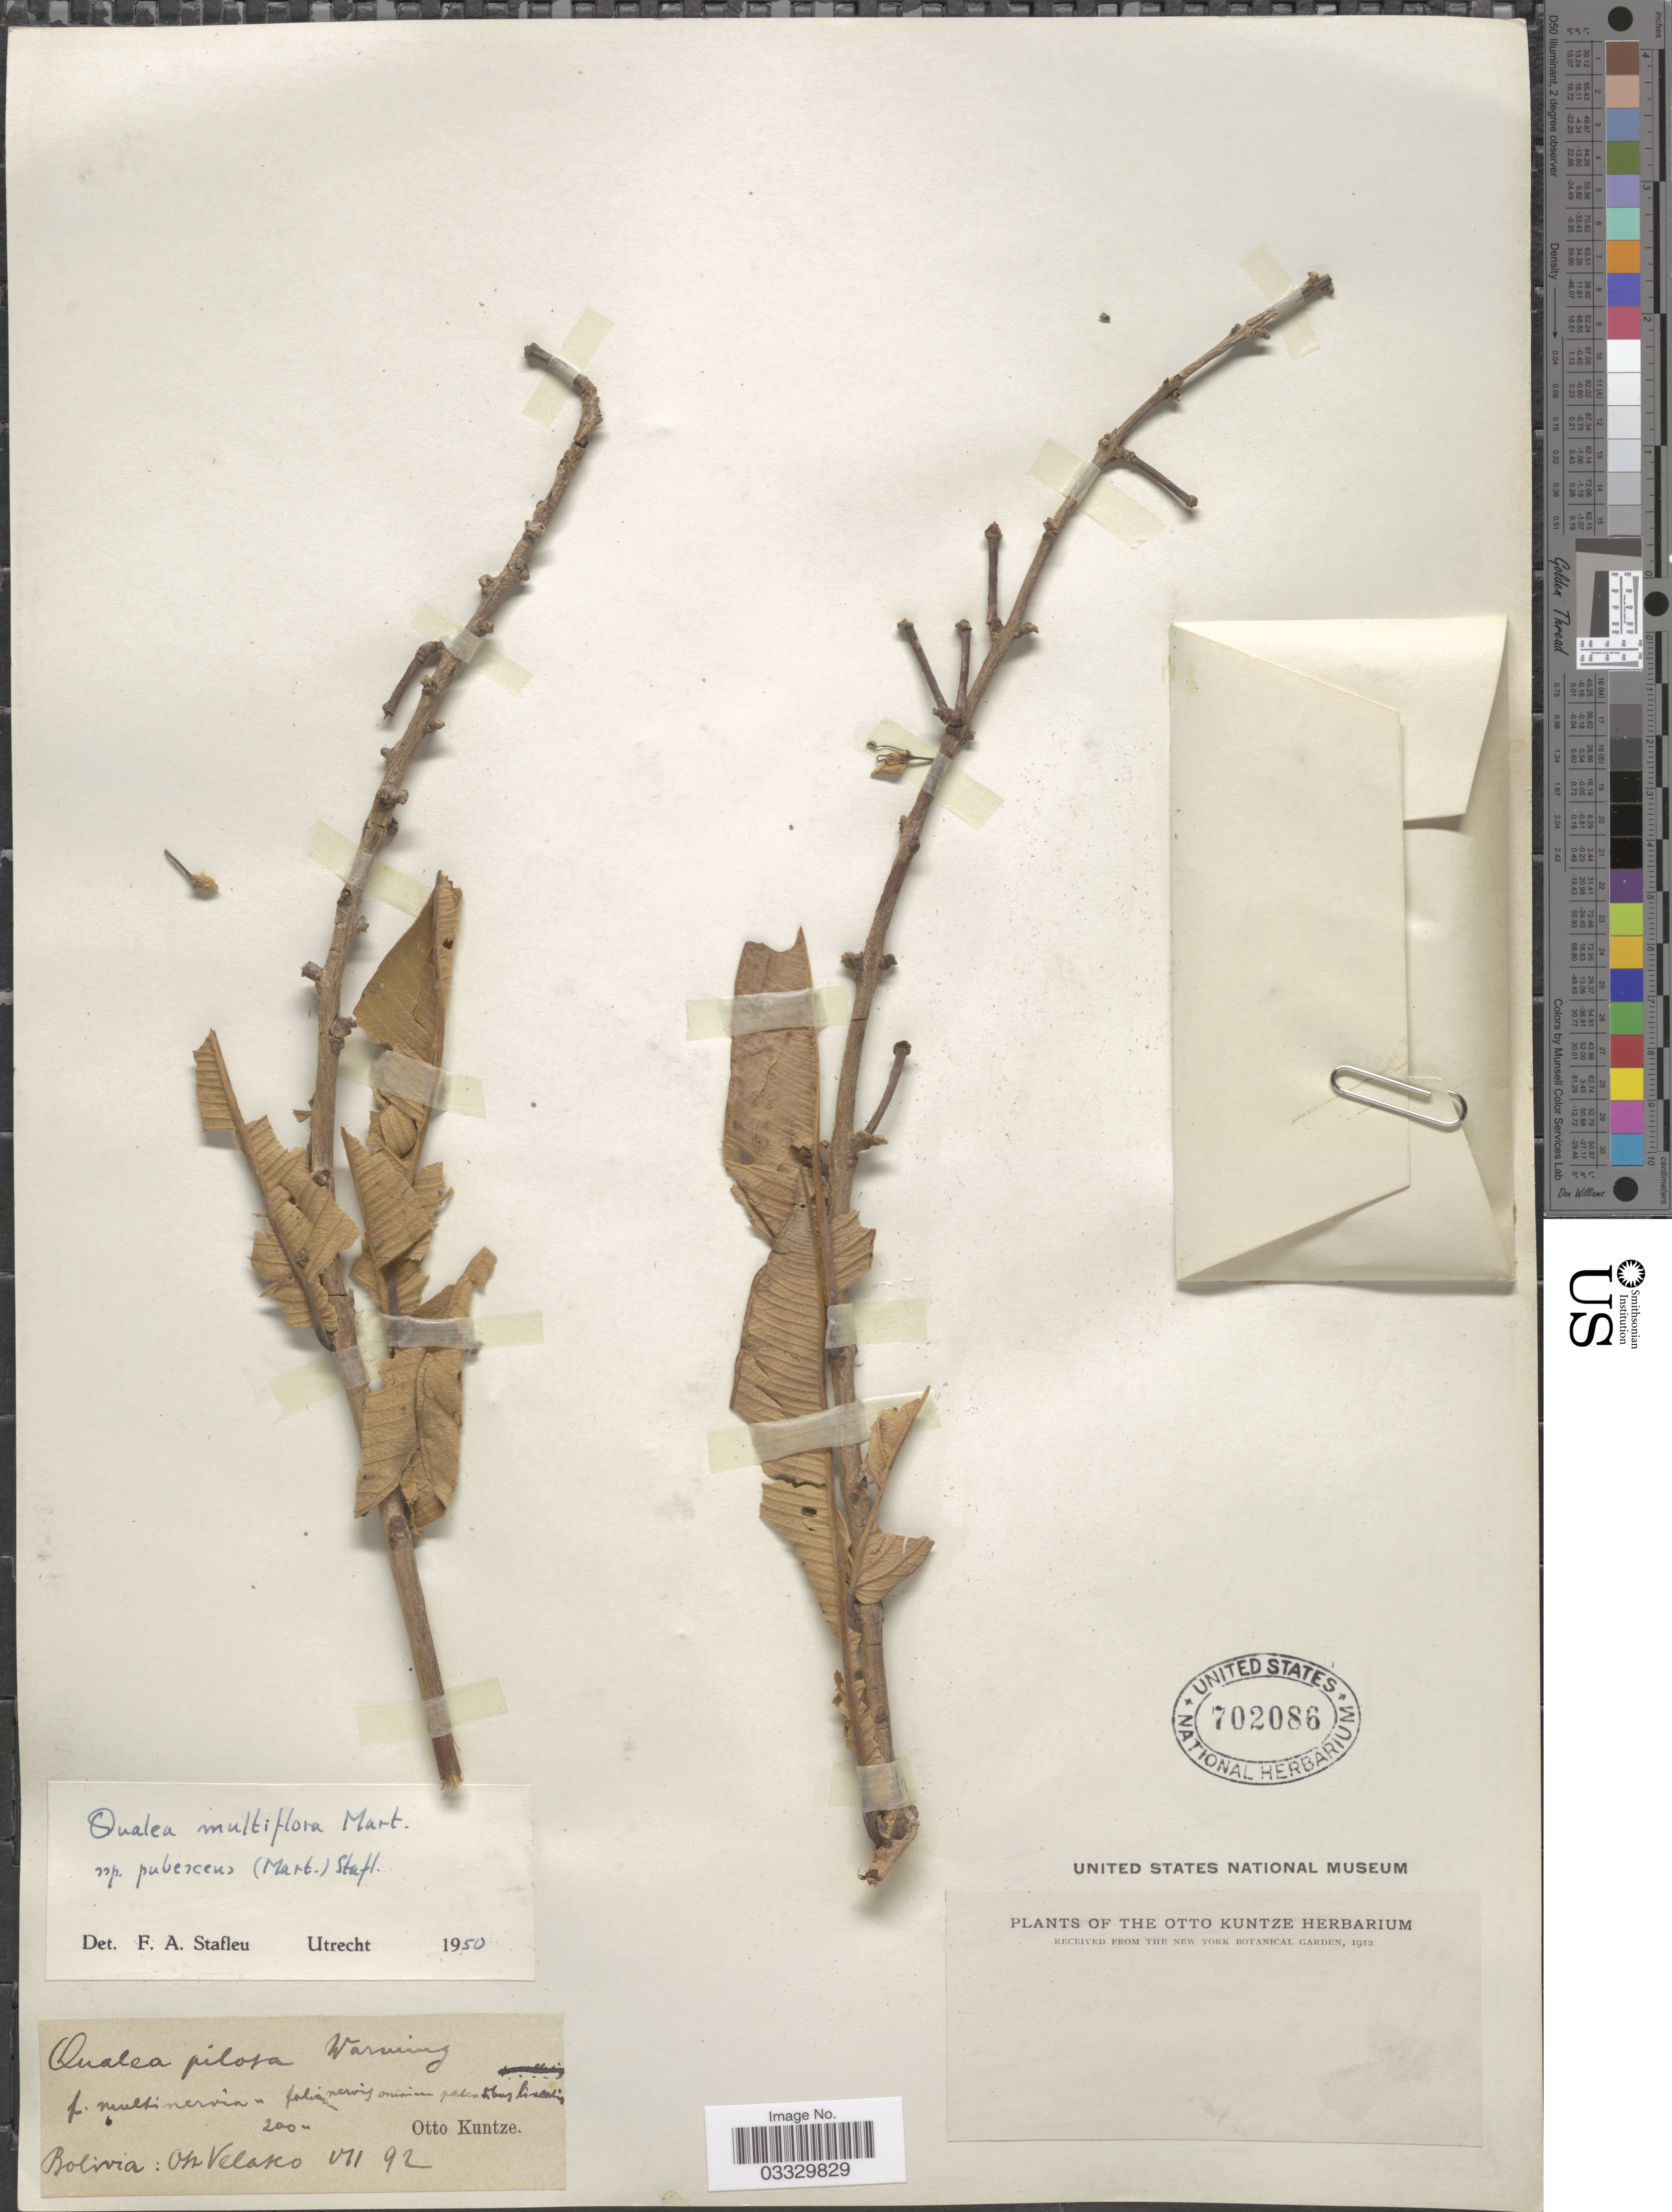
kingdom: Plantae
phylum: Tracheophyta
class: Magnoliopsida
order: Myrtales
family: Vochysiaceae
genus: Qualea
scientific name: Qualea multiflora subsp. pubescens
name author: (Mart.) Stafleu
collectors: C.E.O. Kuntze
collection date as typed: Transcribed d/m/y: /7/92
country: Bolivia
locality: Ost Velasco.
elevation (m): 200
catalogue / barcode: US 702086